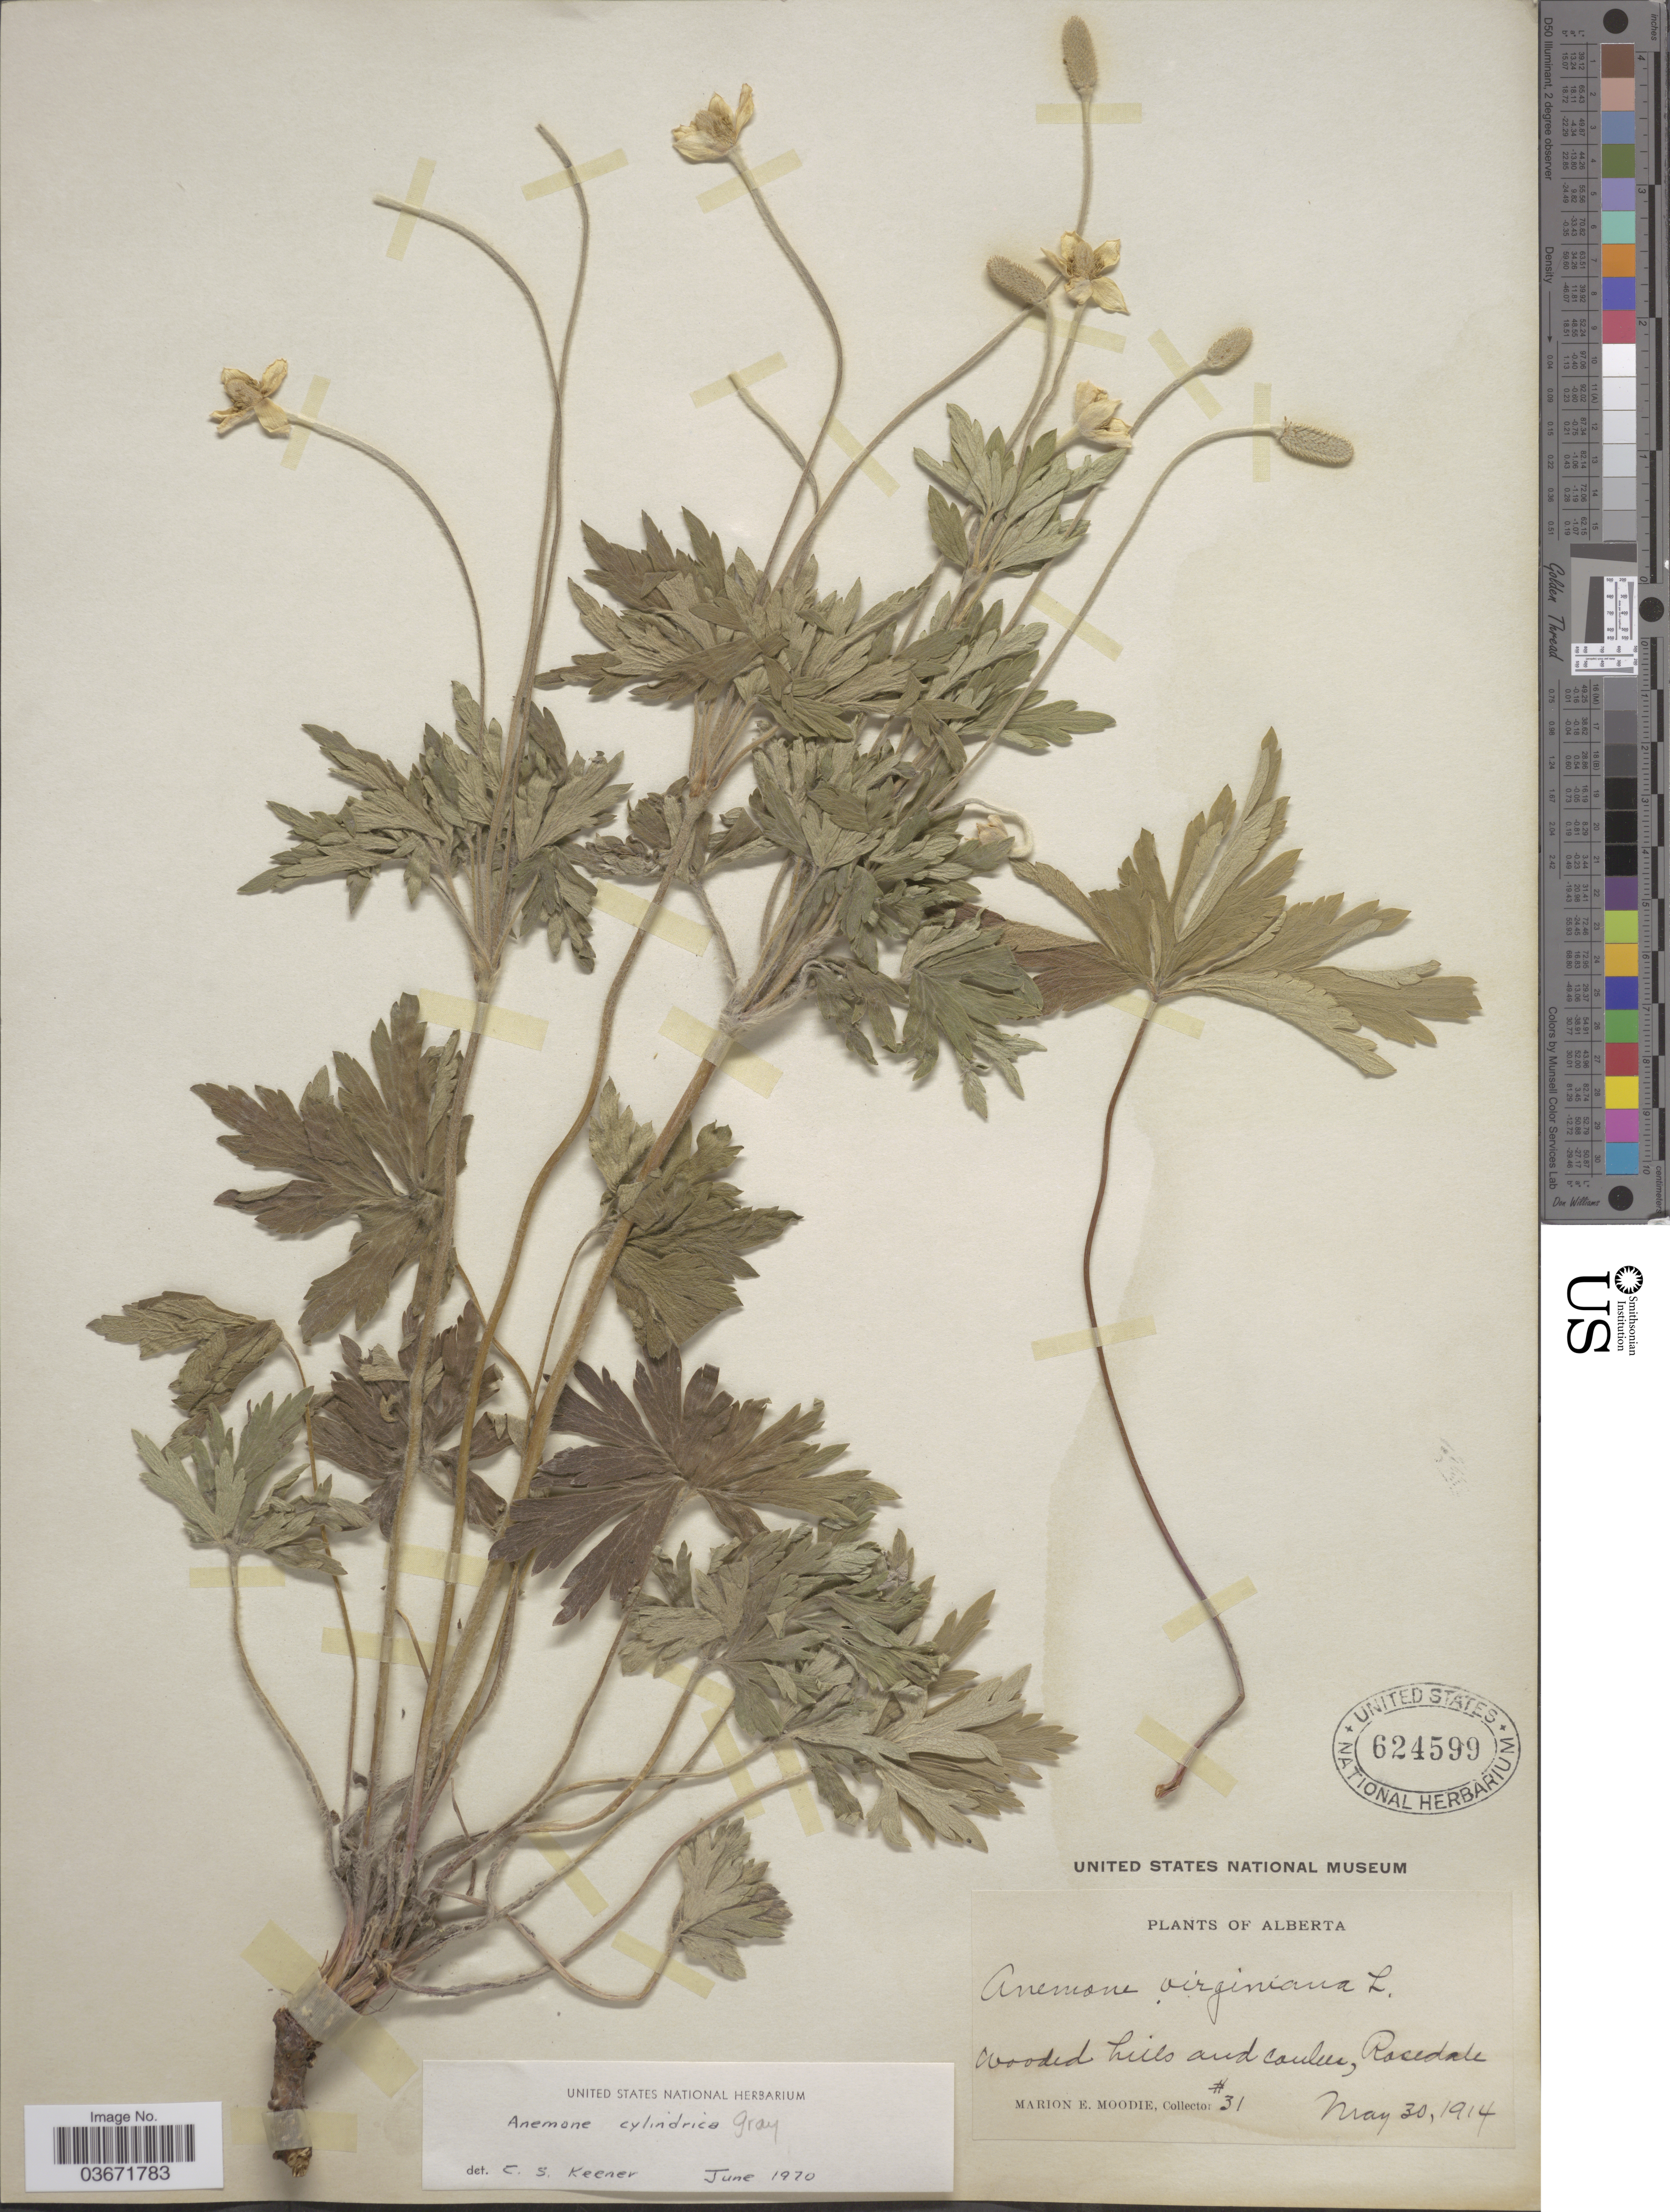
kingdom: Plantae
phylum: Tracheophyta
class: Magnoliopsida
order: Ranunculales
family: Ranunculaceae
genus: Anemone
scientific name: Anemone cylindrica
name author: A. Gray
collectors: M. E. Moodie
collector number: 31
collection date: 1914-05-30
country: Canada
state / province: Alberta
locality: Rosedale.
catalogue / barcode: US 624599